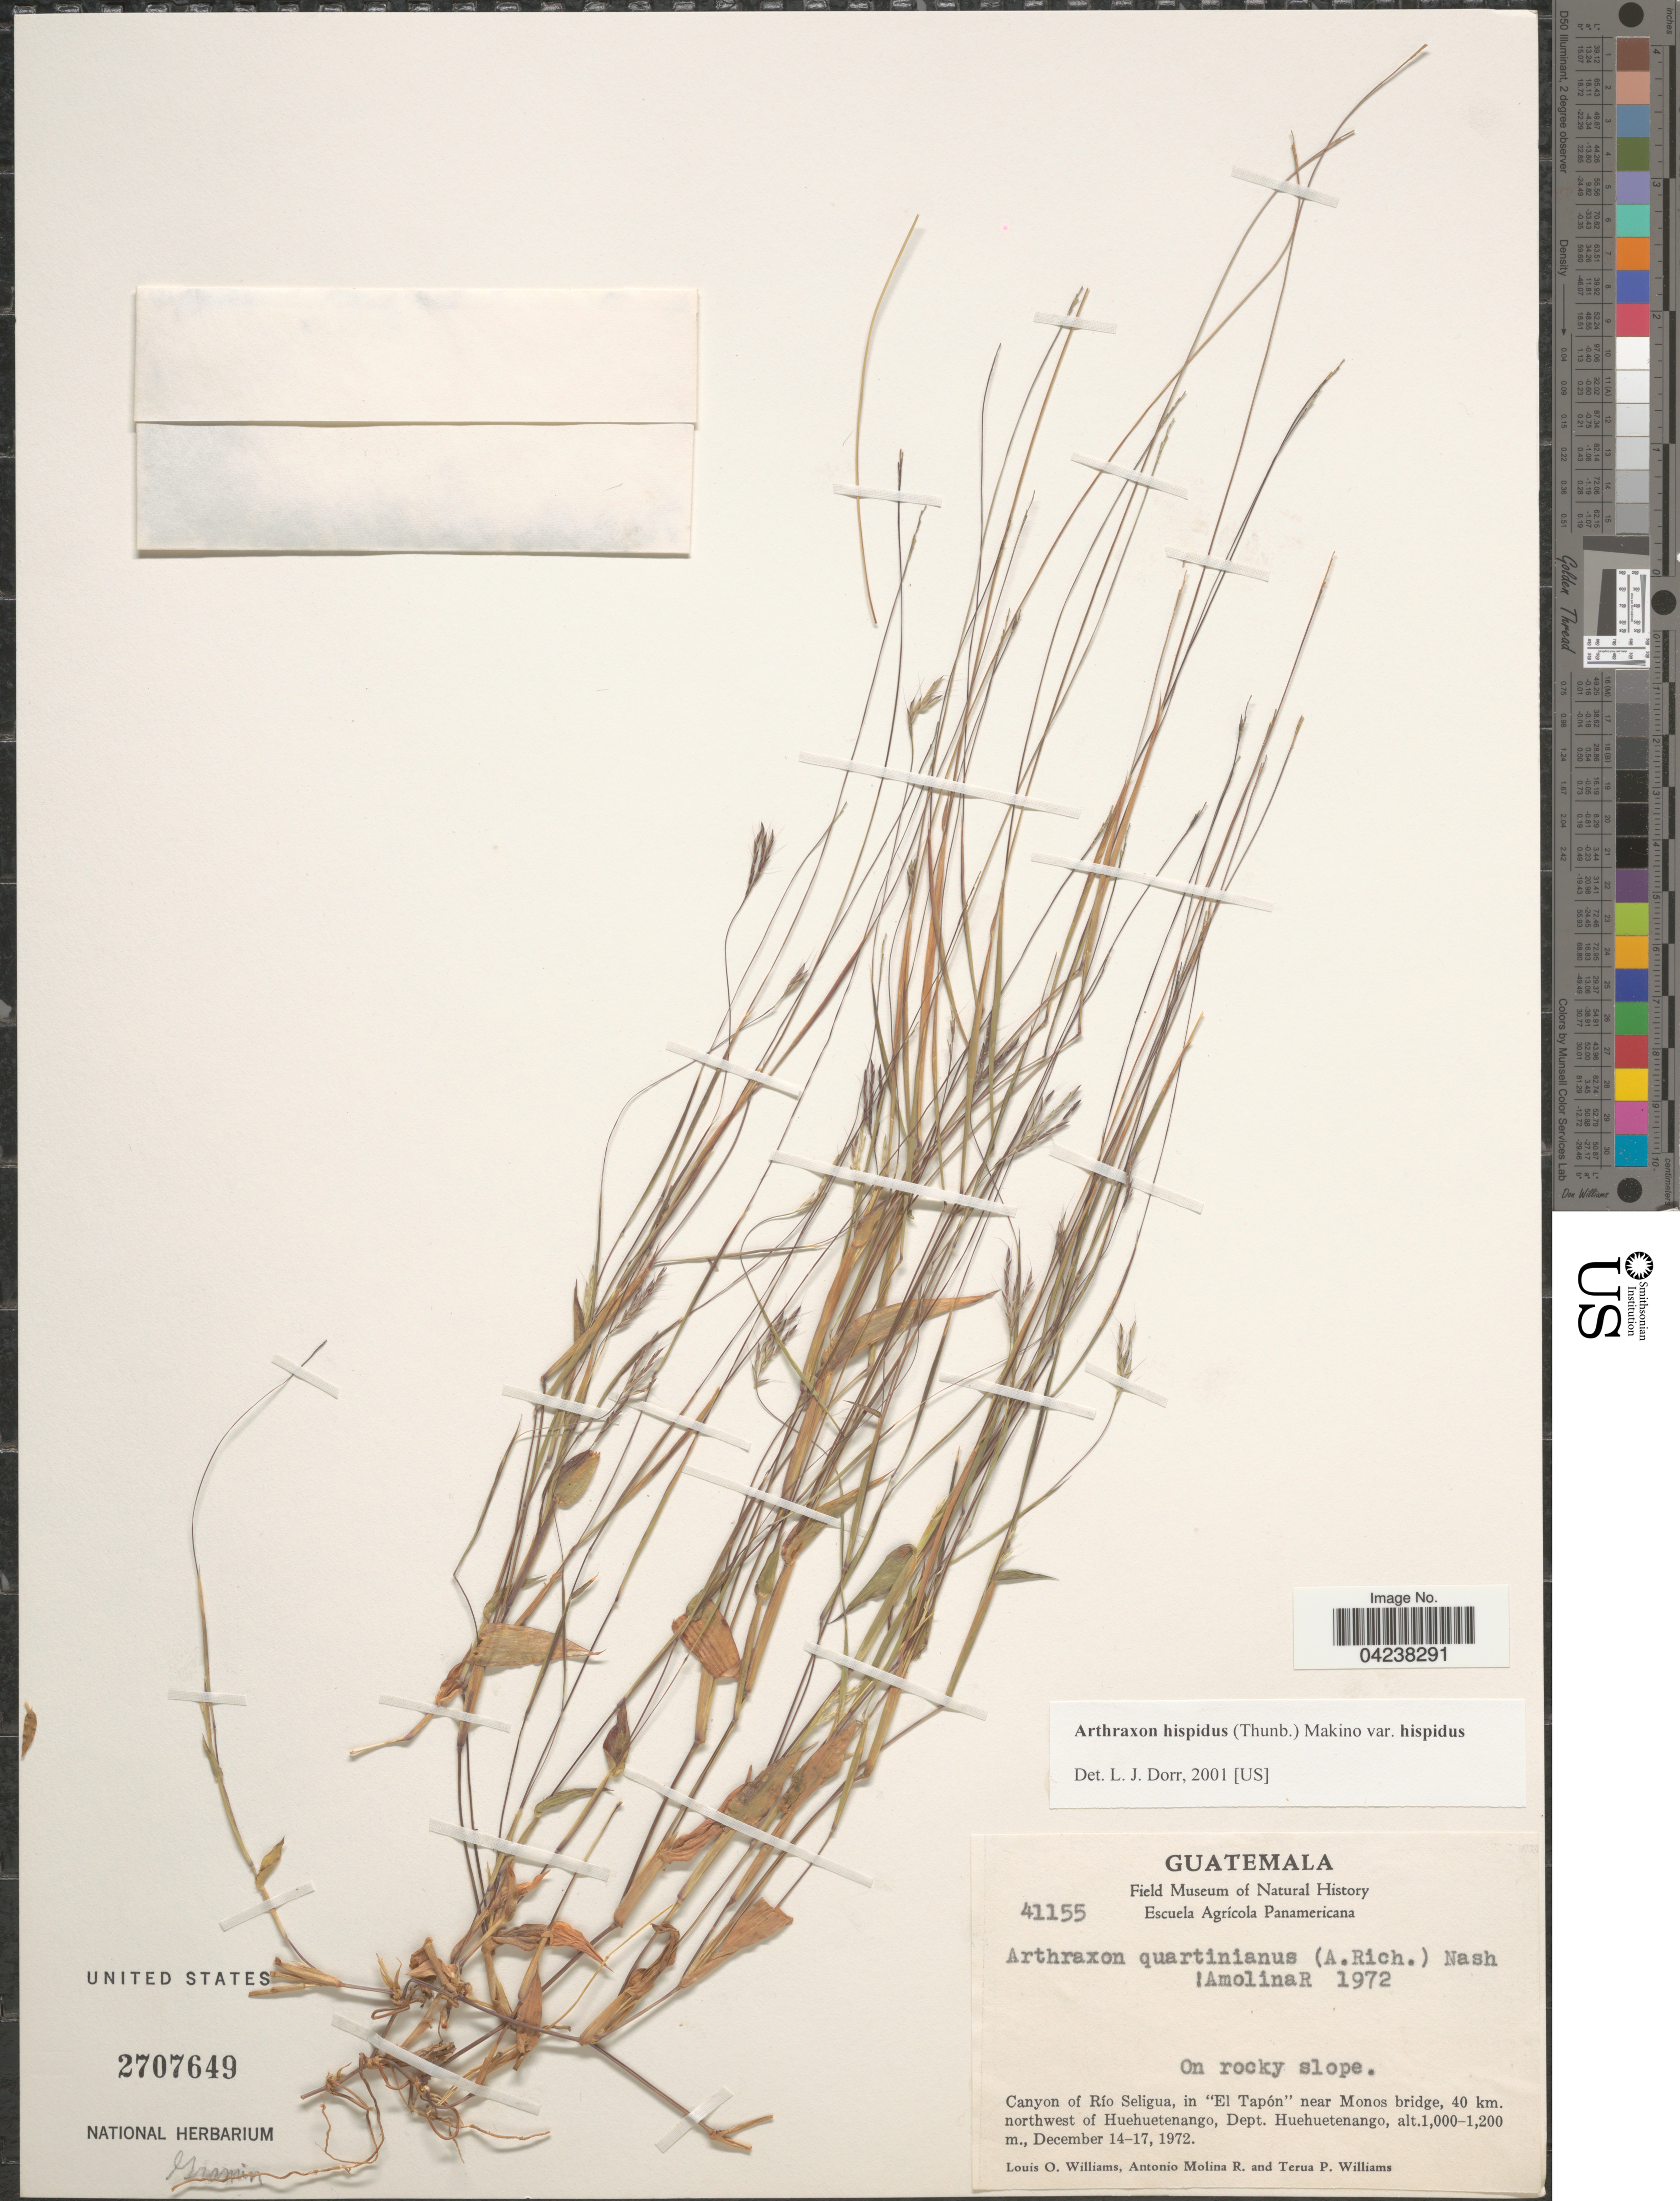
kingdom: Plantae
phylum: Tracheophyta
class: Liliopsida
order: Poales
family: Poaceae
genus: Arthraxon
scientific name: Arthraxon hispidus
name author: (Thunb.) Makino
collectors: O. Williams, A. Molina R. & T. P. Williams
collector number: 41155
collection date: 1972-12-14/1972-12-17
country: Guatemala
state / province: Huehuetenango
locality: Canyon of Río Seligua, in "El Tapón" near Monos bridge, 40 km. northwest of Huehuetenango, Dept. Huehuetenango.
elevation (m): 1000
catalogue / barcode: US 2707649